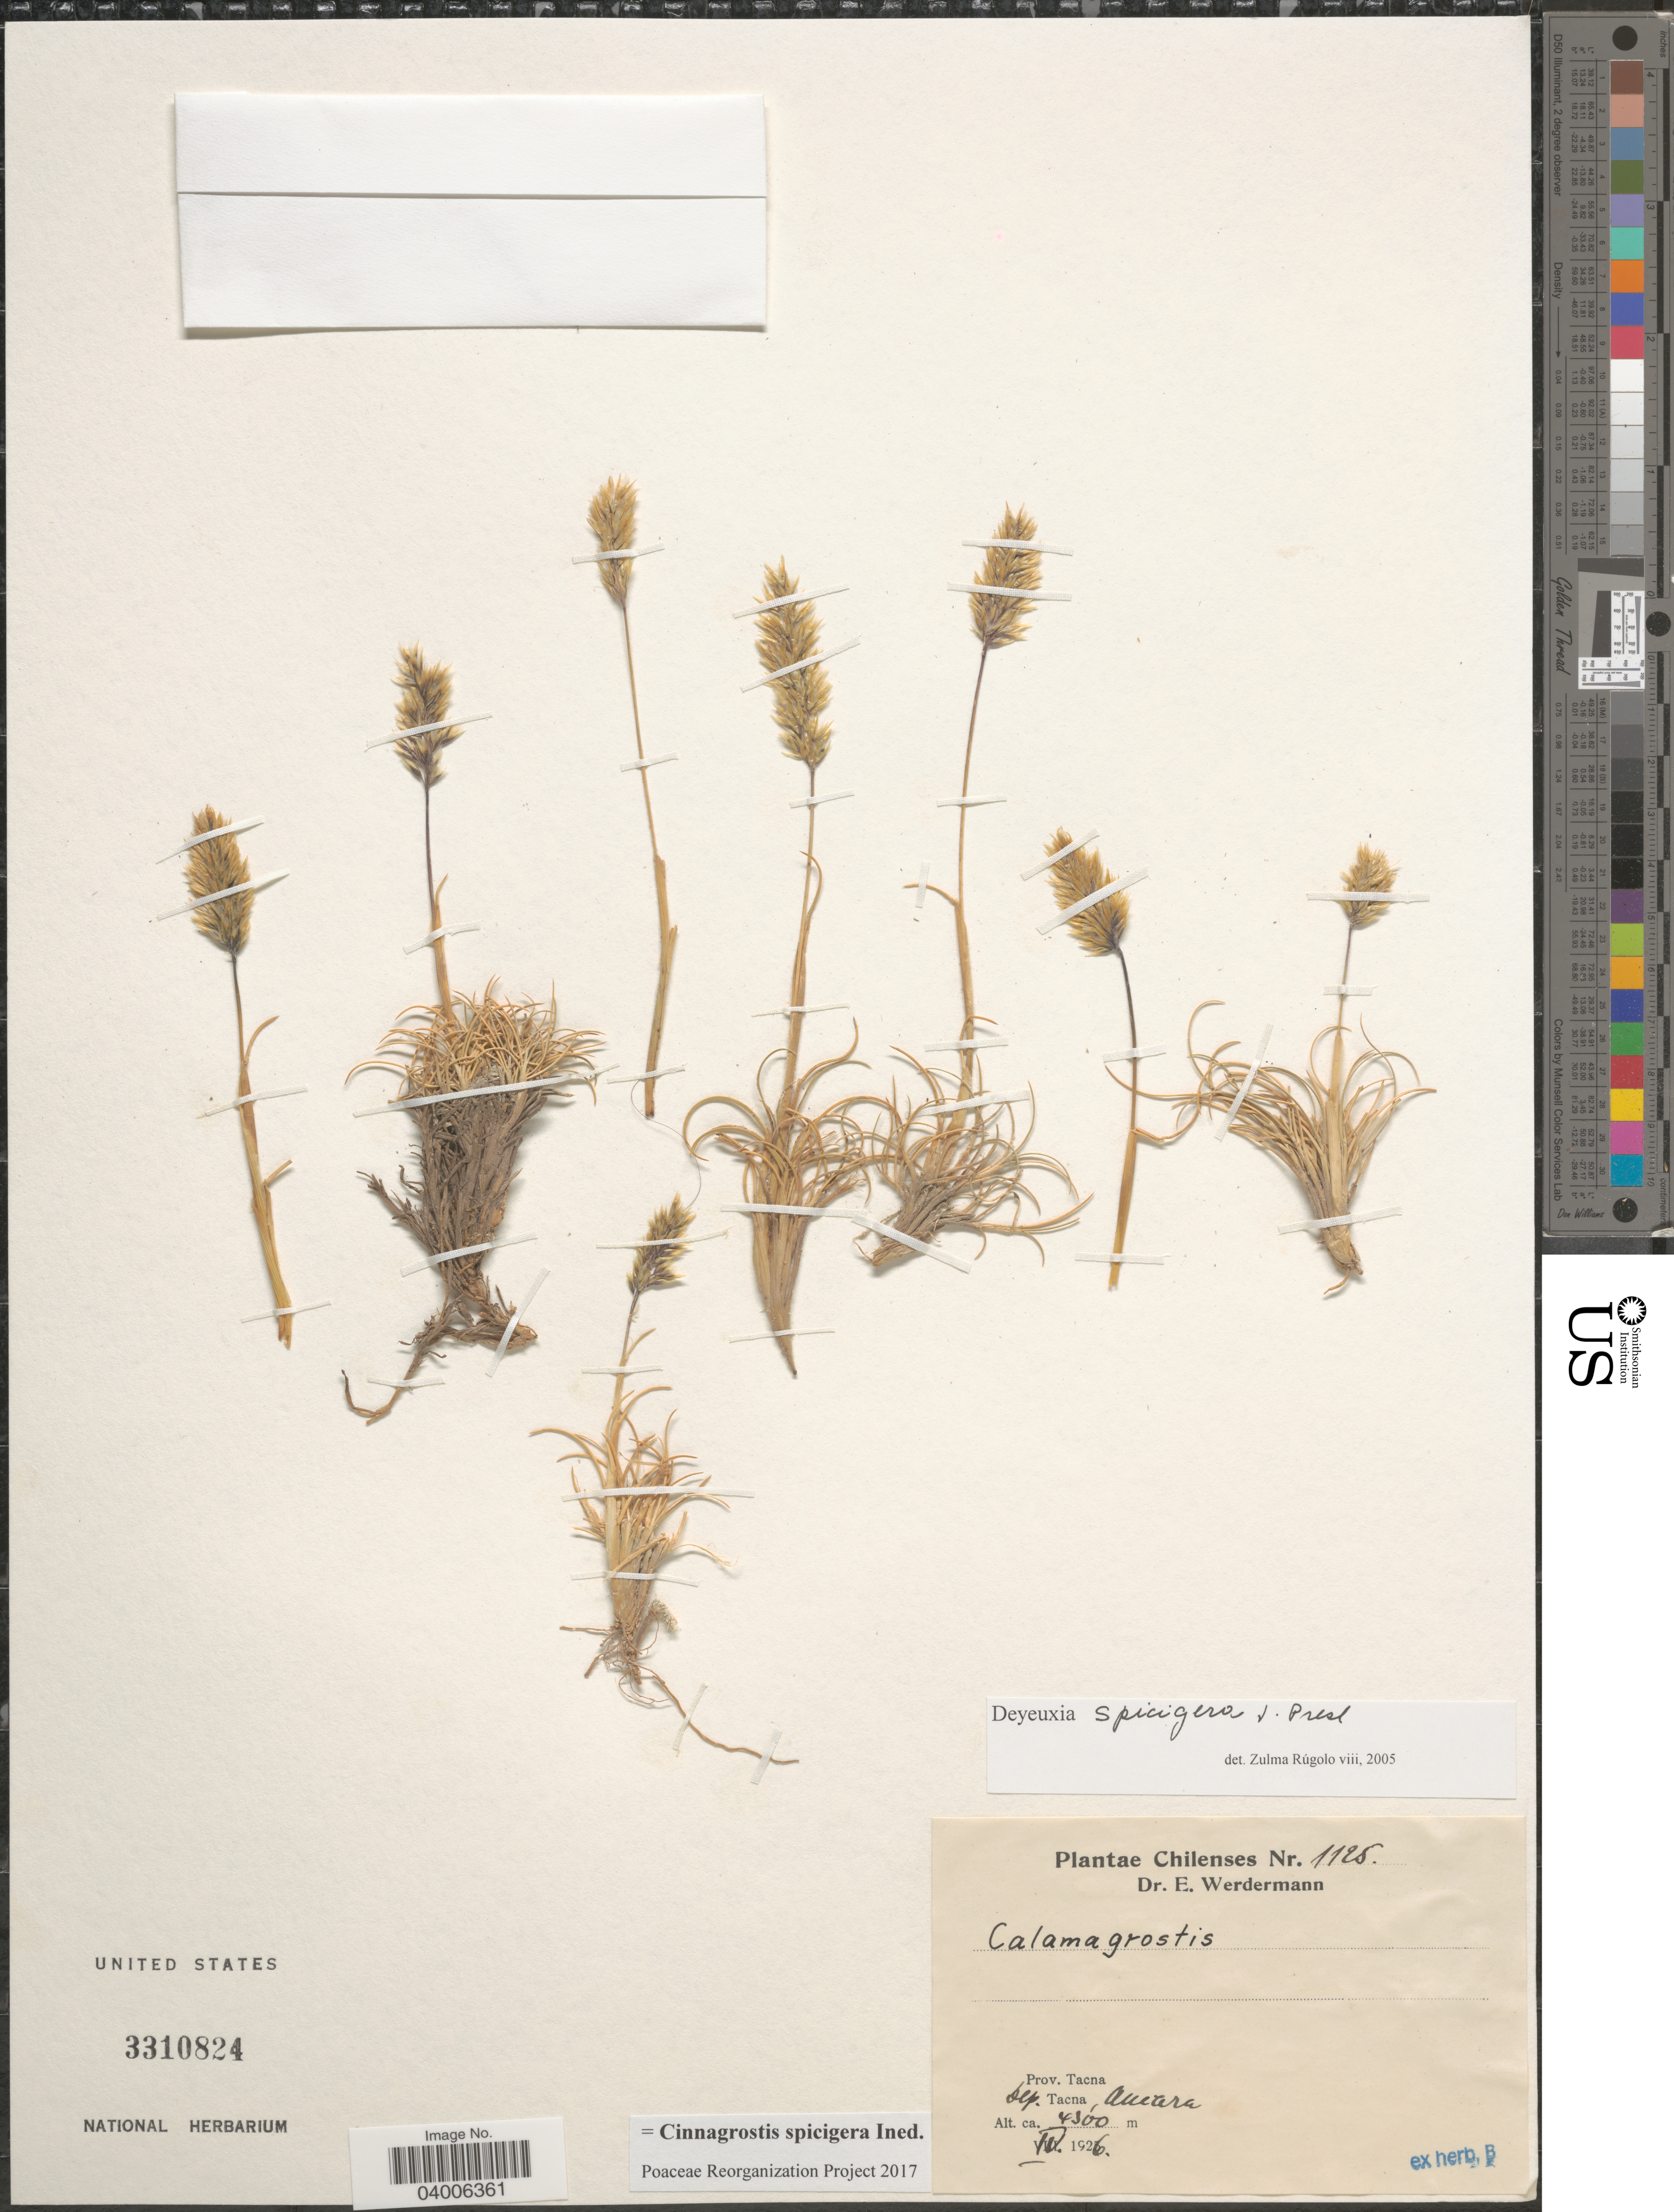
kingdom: Plantae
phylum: Tracheophyta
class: Liliopsida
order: Poales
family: Poaceae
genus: Cinnagrostis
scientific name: Cinnagrostis spicigera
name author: (J. Presl) P.M. Peterson et al.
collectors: E. Werdermann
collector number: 1125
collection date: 1926-06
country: Peru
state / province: Tacna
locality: Dep. Tacna, Ancara.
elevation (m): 4300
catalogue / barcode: US 3310824